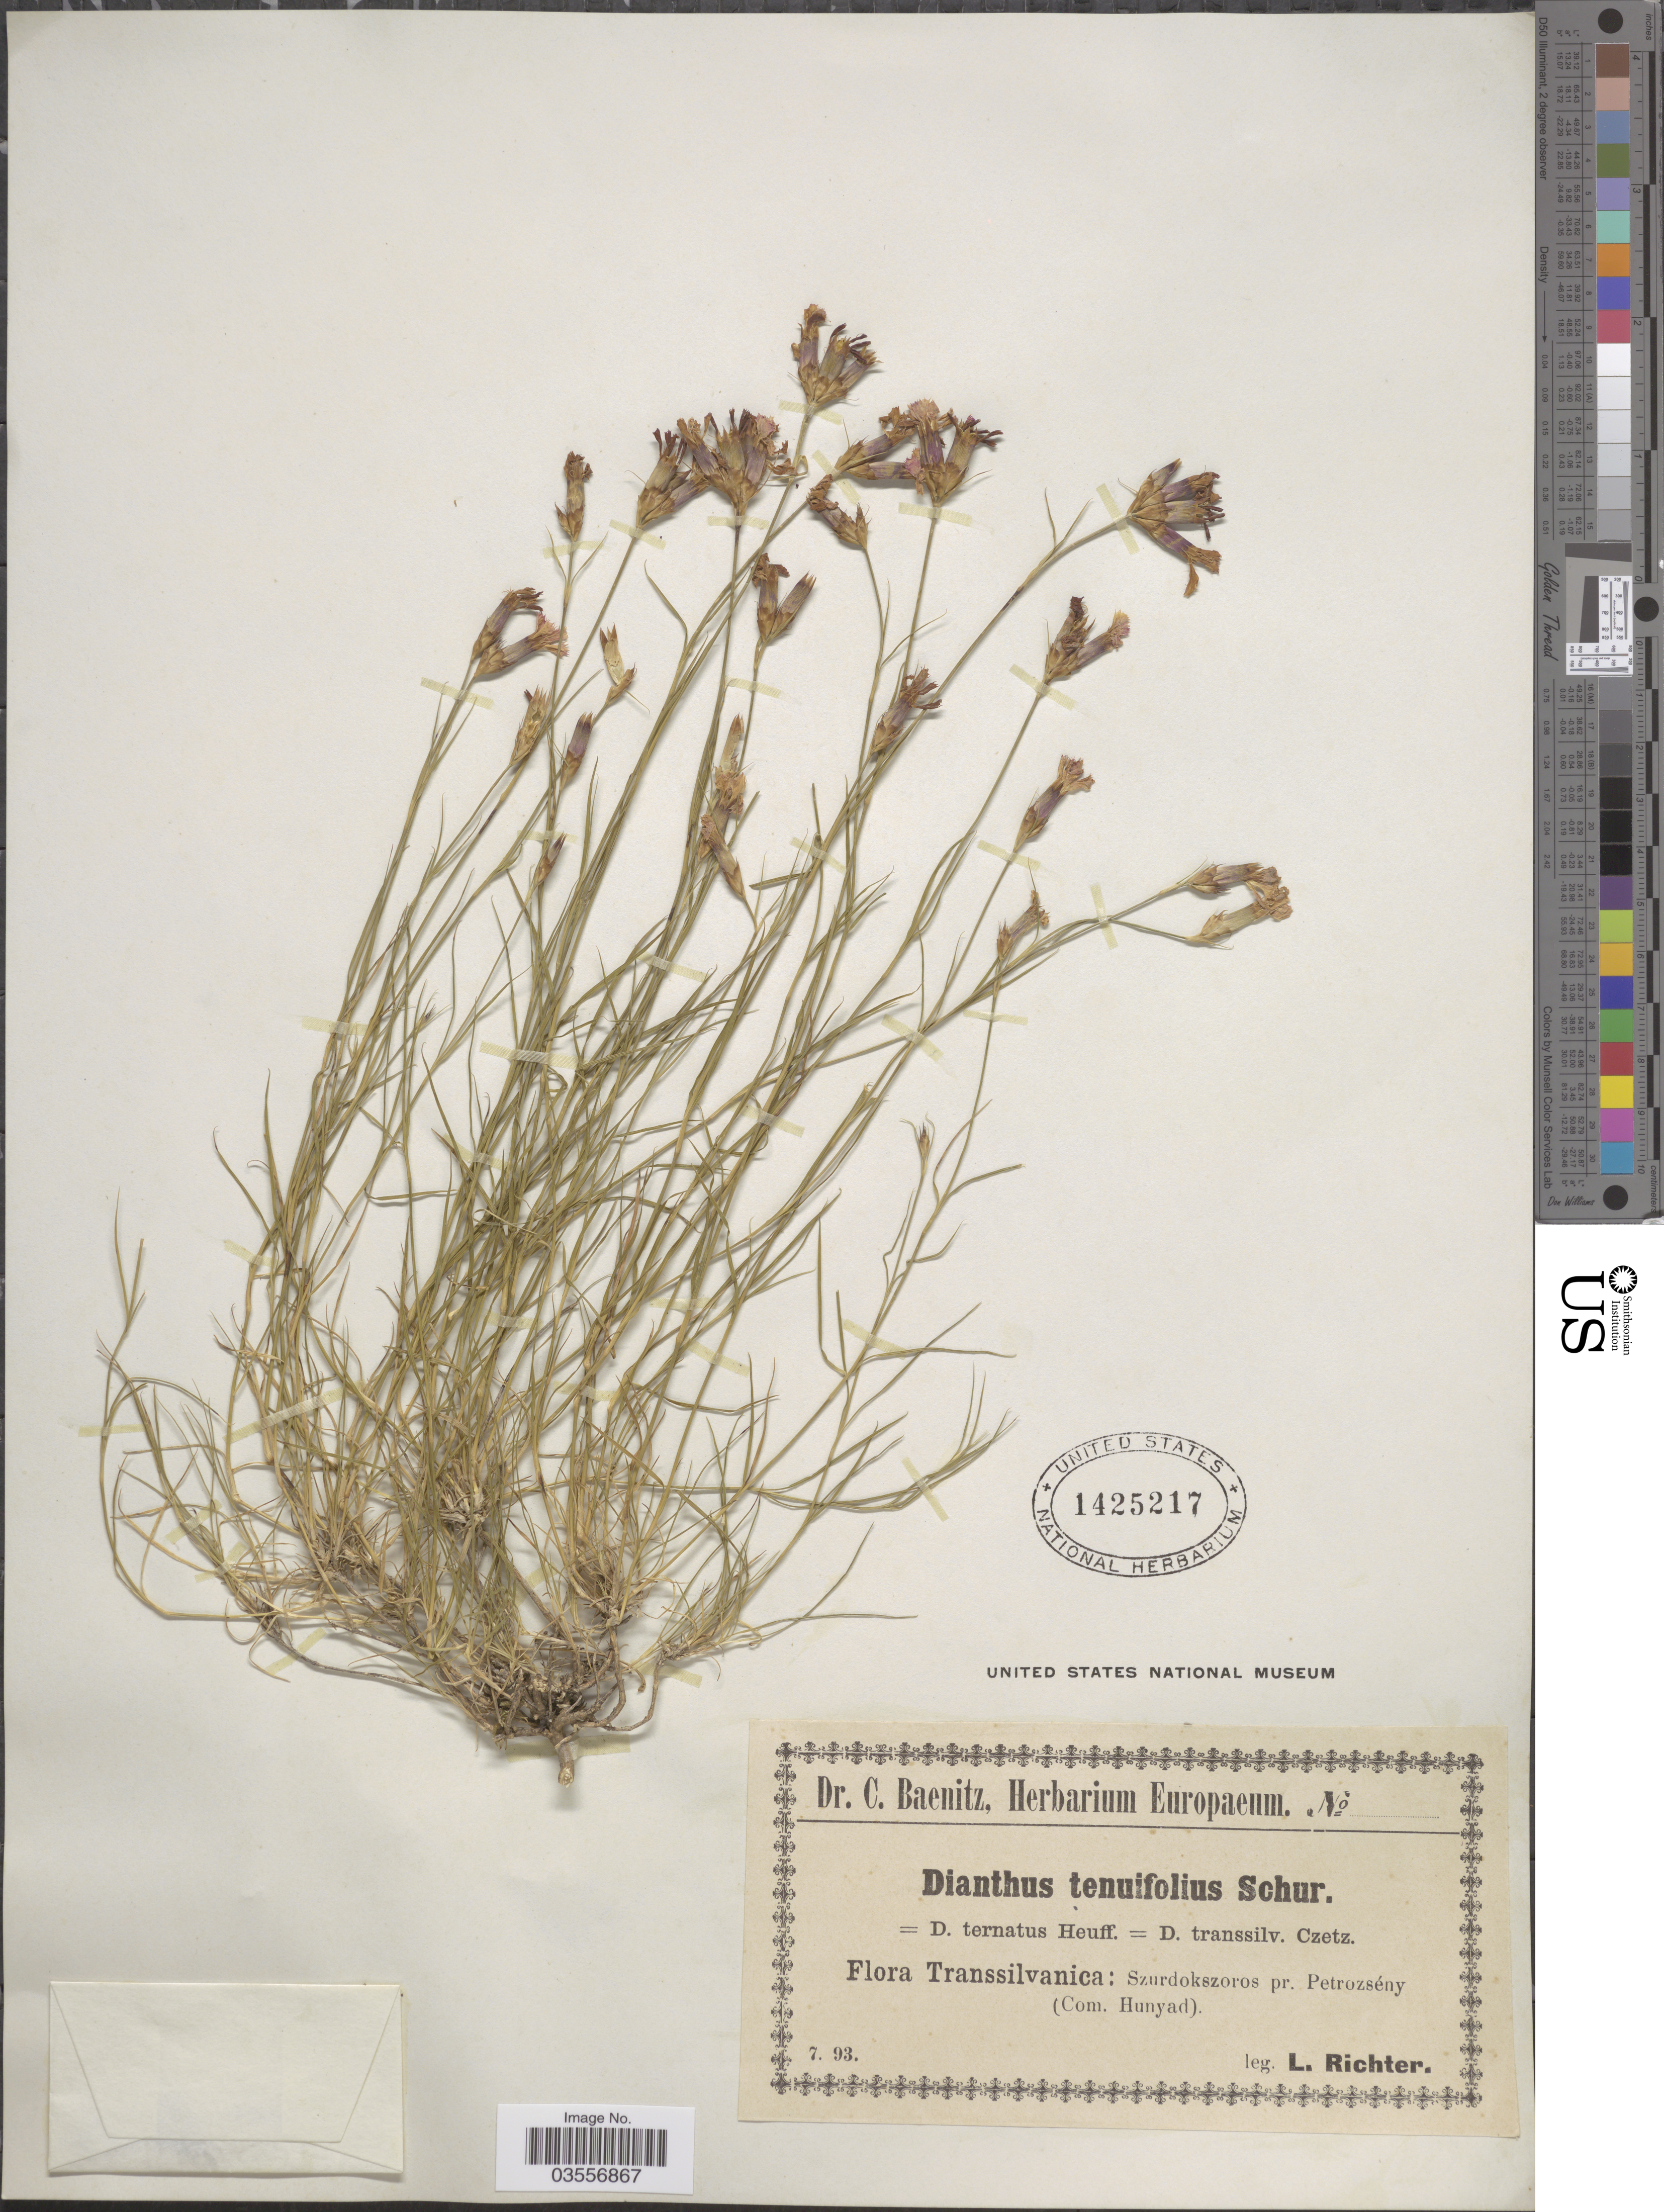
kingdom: Plantae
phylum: Tracheophyta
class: Magnoliopsida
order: Caryophyllales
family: Caryophyllaceae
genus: Dianthus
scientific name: Dianthus tenuifolius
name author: Schur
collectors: L. Richter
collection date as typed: Transcribed d/m/y: /7/93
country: Romania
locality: Transsilvanica: Szurdokszoros pr. Petrozsény (Com. Hunyad).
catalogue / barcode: US 1425217